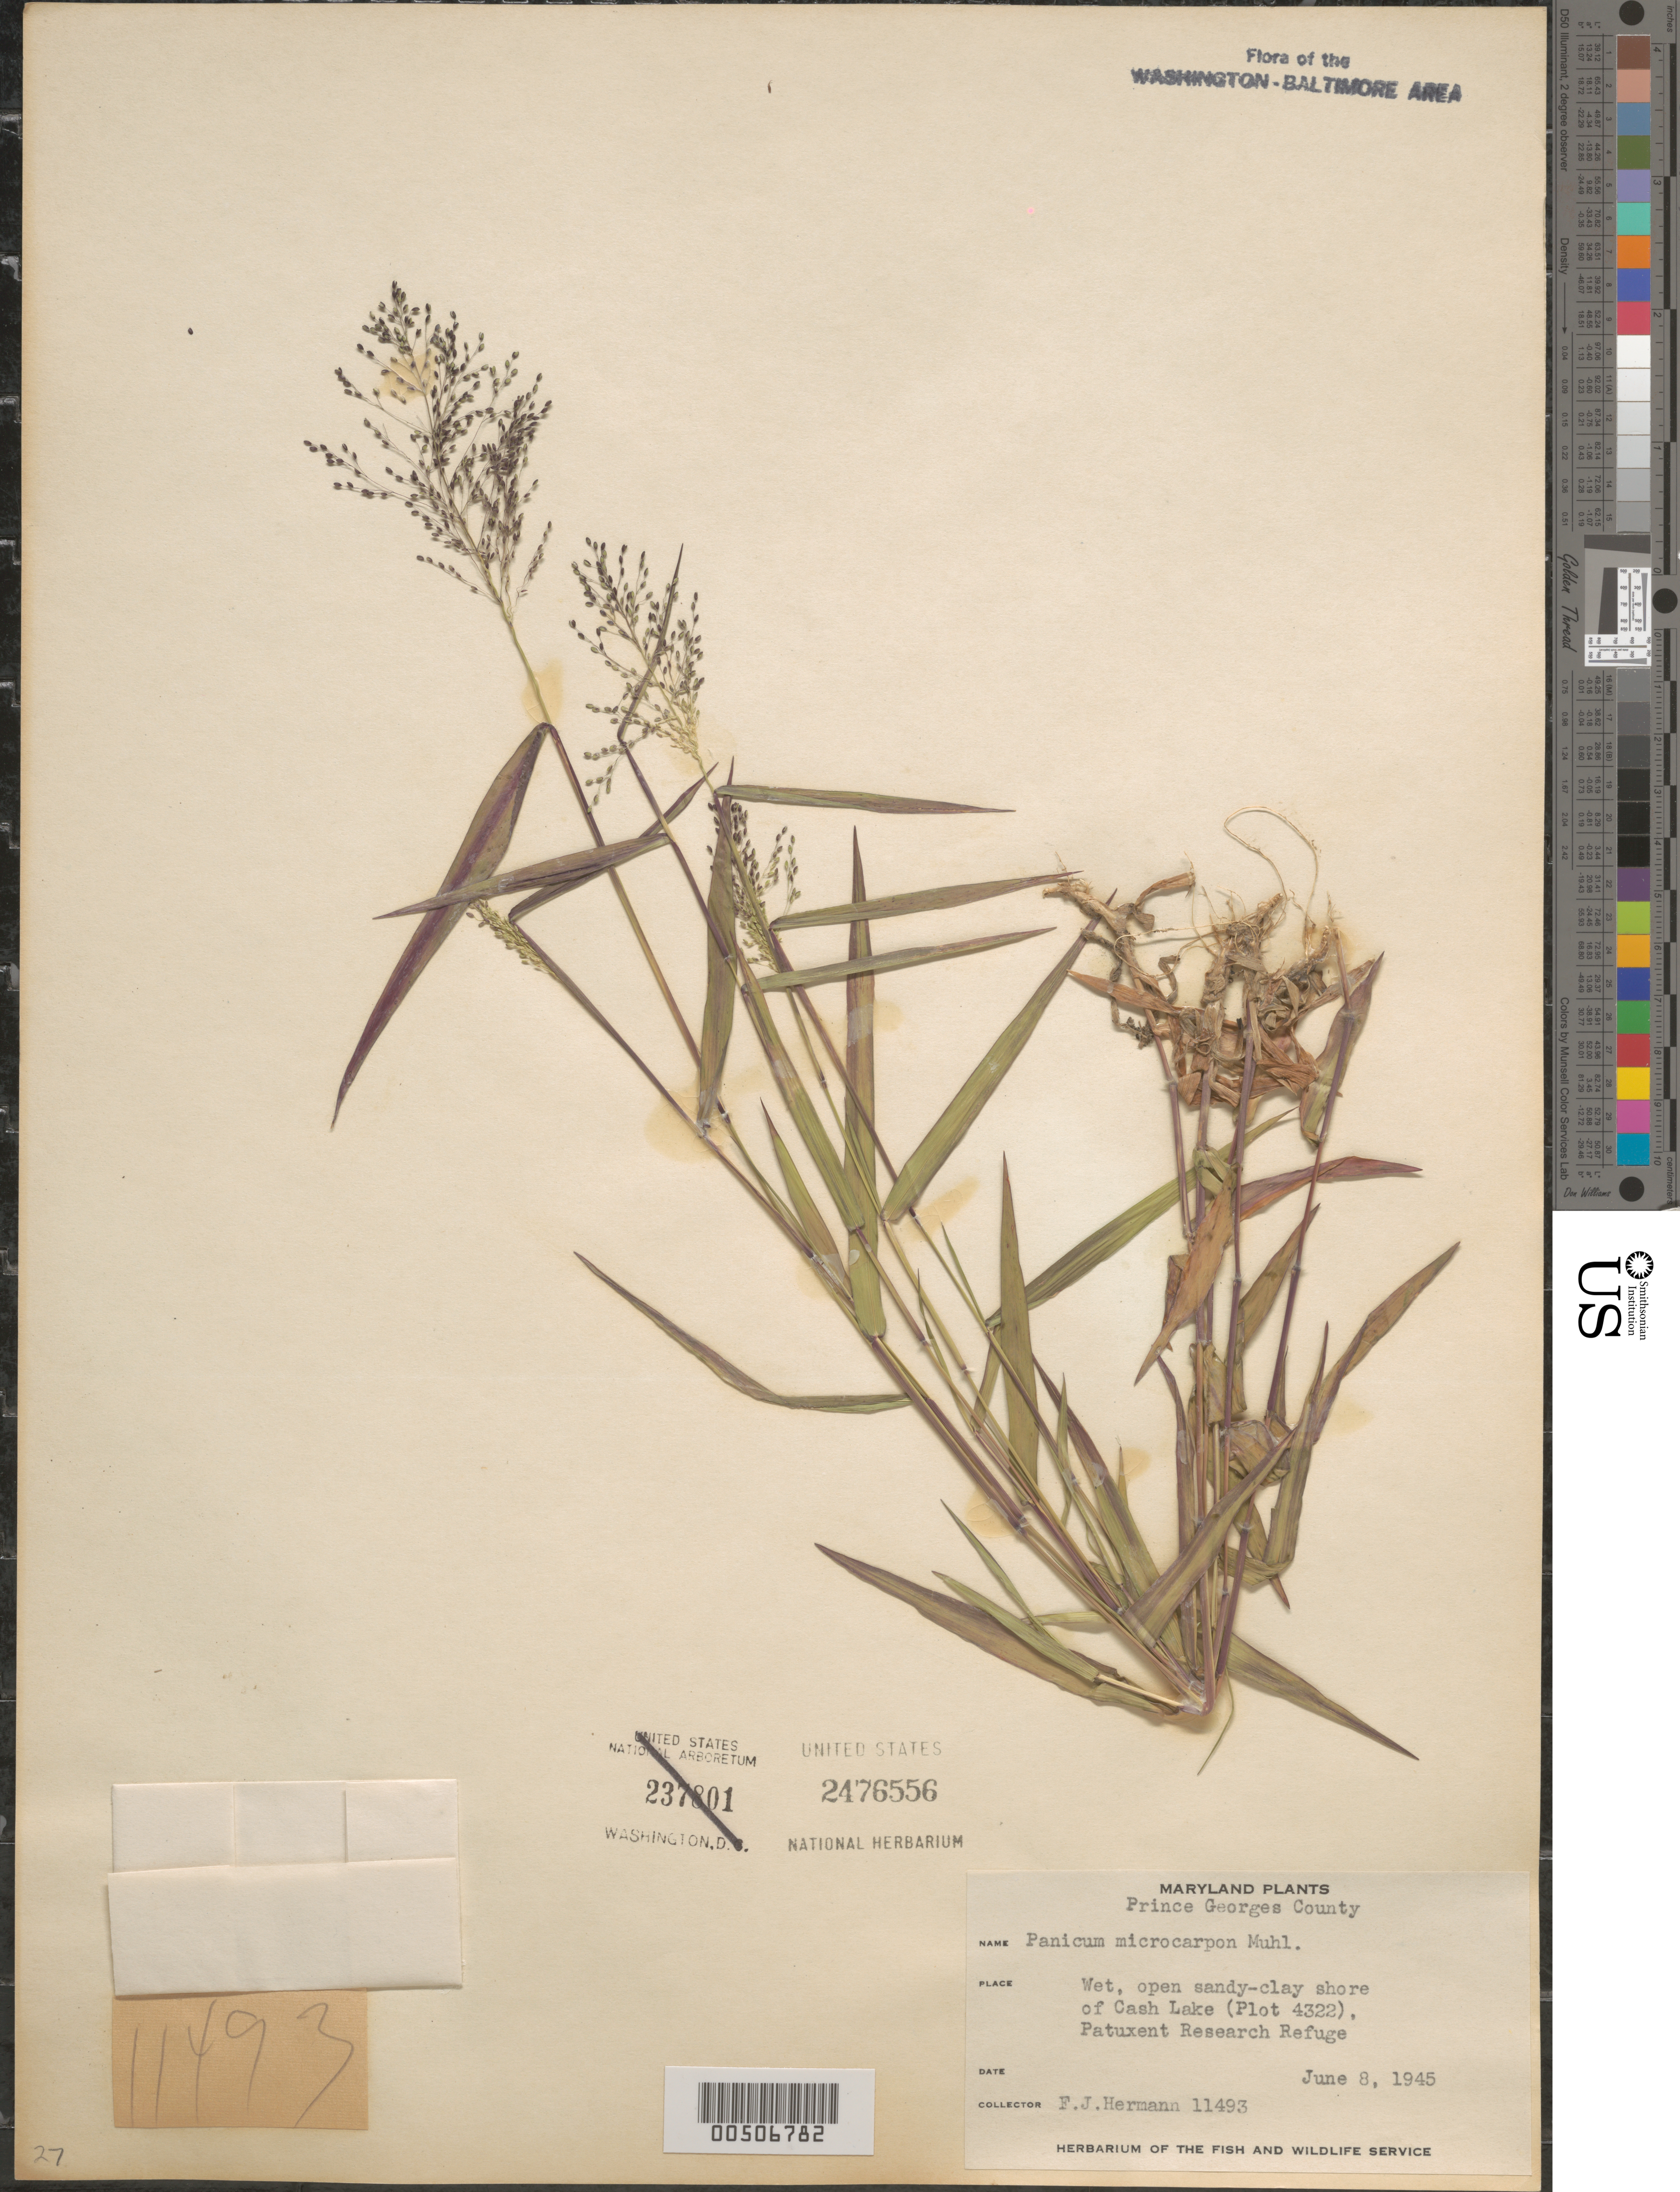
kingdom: Plantae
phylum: Tracheophyta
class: Liliopsida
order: Poales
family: Poaceae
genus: Dichanthelium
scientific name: Dichanthelium dichotomum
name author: (L.) Gould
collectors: F. J. Hermann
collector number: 11493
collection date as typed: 08 Jun 1945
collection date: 1945-06-08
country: United States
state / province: Maryland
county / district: Prince George's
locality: Cash Lake, Patuxent Research Refuge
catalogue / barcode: US 2476556